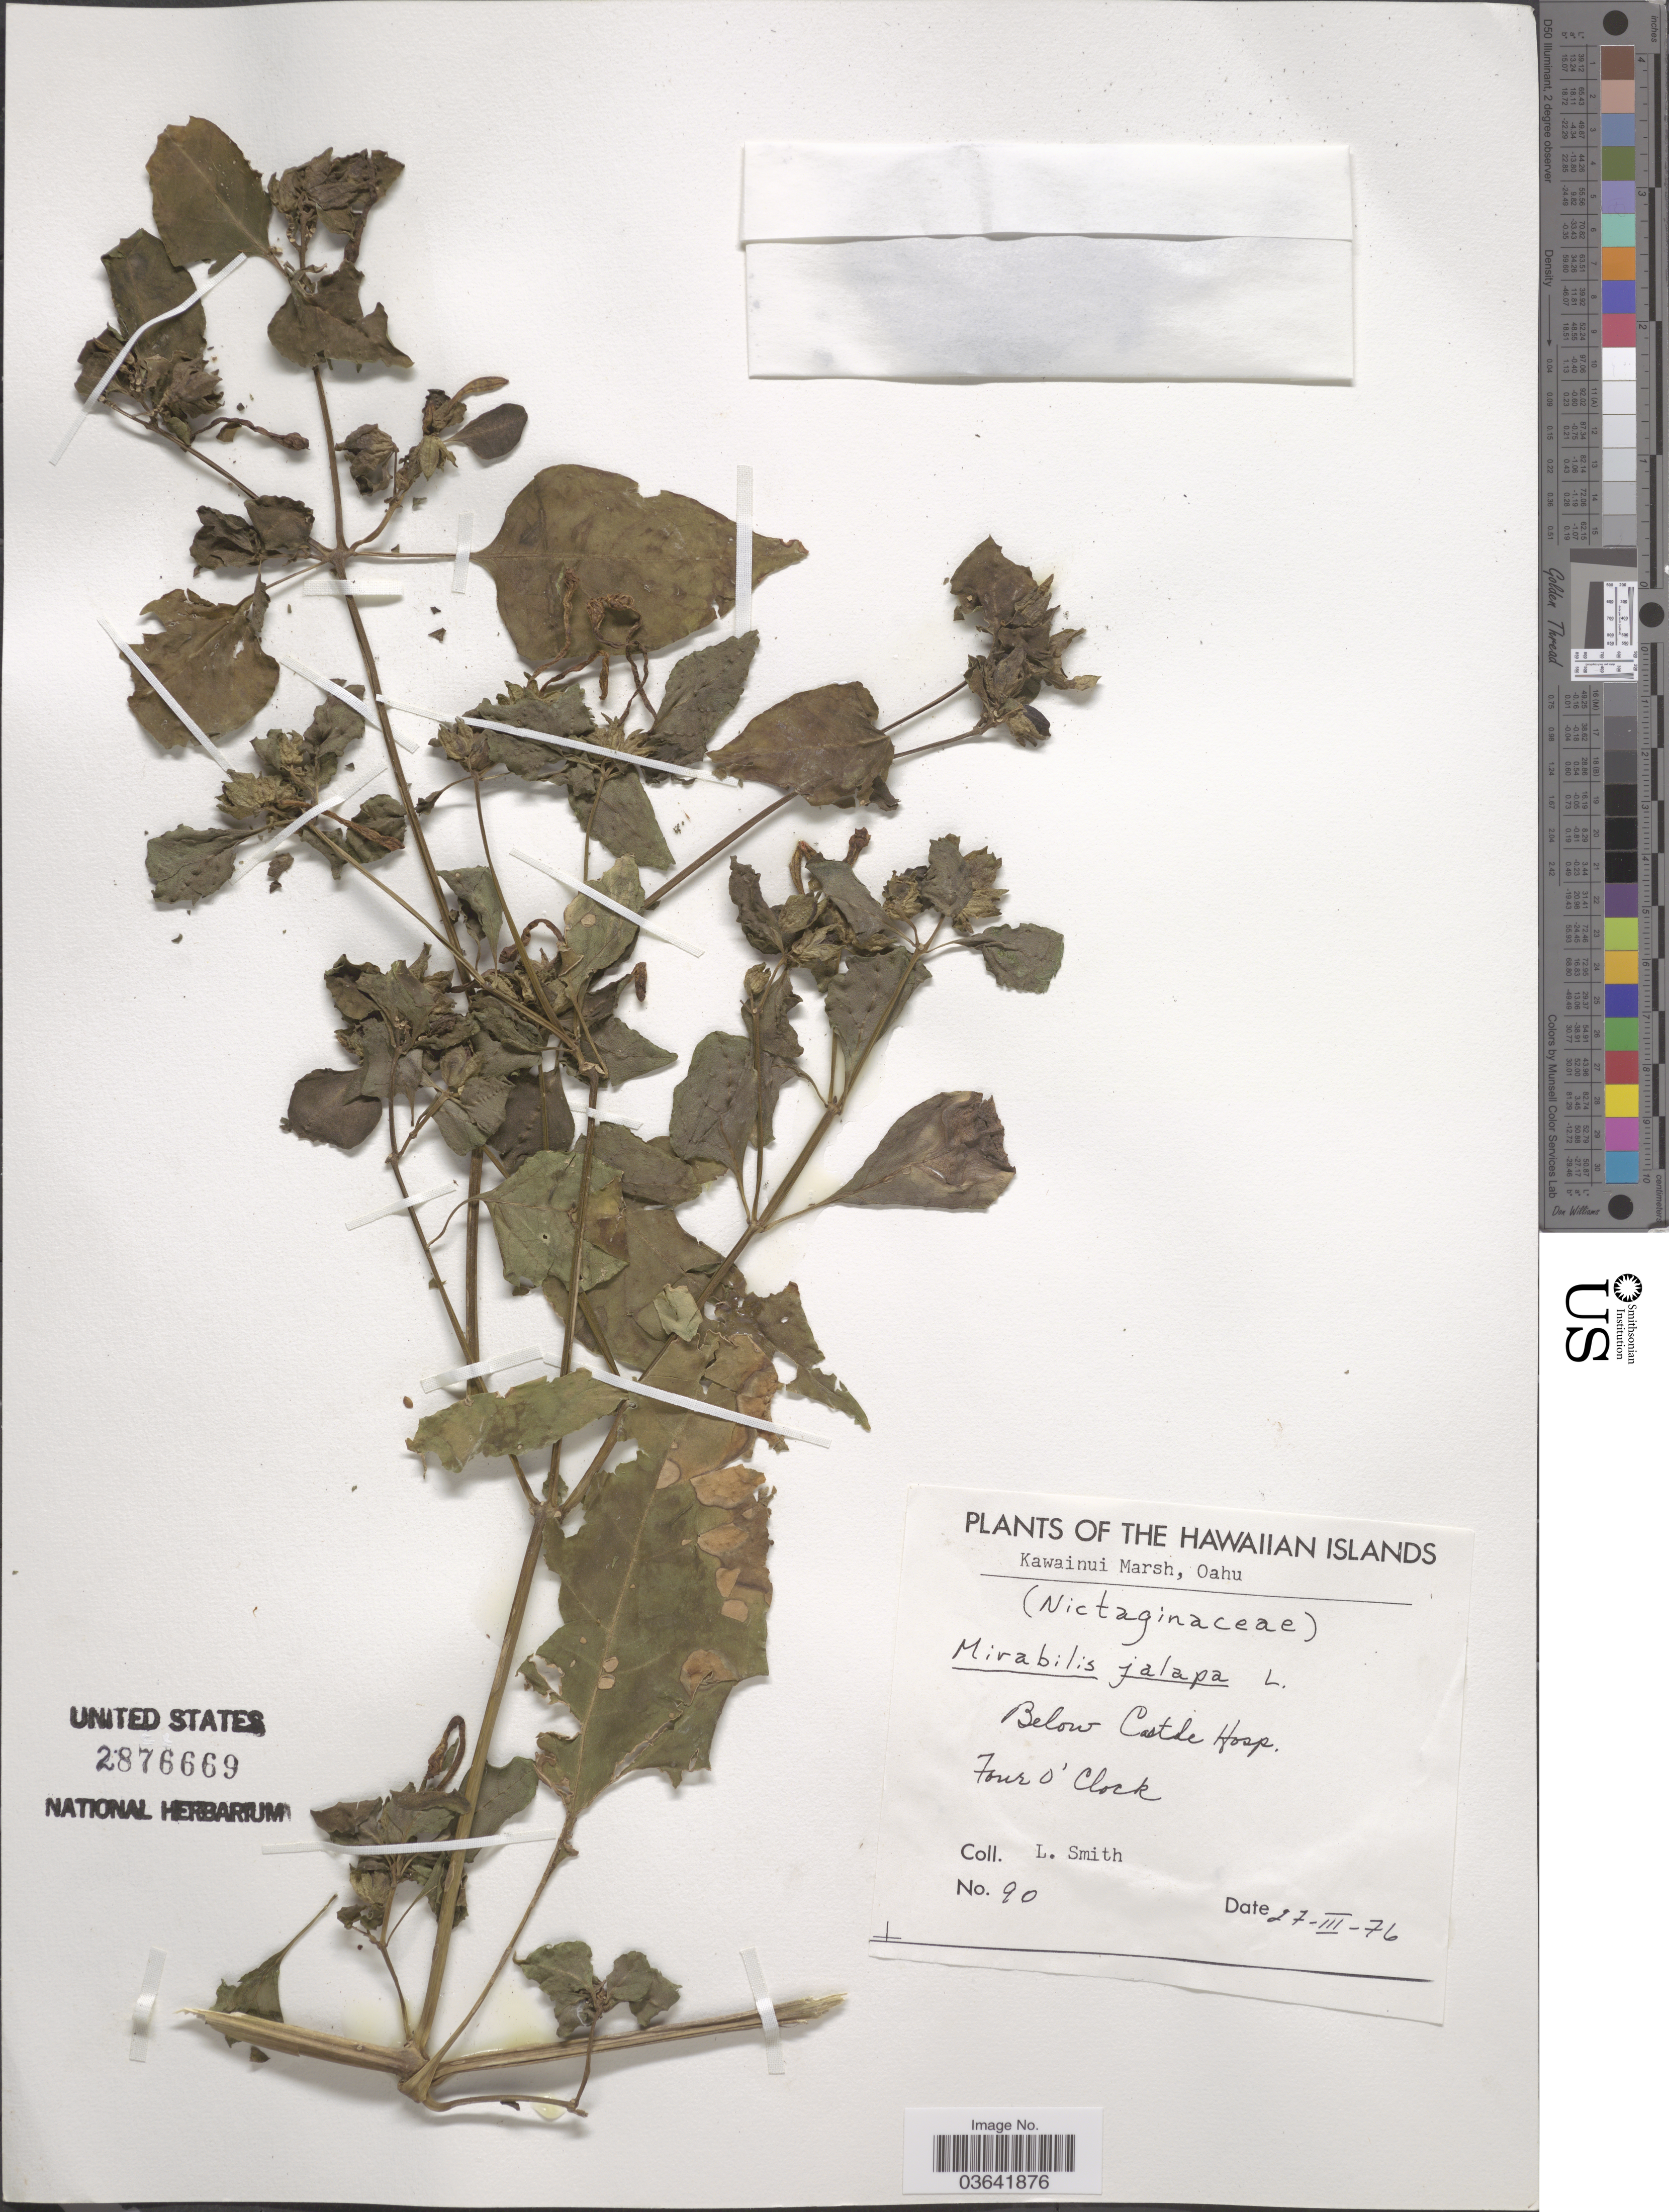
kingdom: Plantae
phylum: Tracheophyta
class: Magnoliopsida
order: Caryophyllales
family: Nyctaginaceae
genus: Mirabilis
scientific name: Mirabilis jalapa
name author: L.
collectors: L. Smith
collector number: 90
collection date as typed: Transcribed d/m/y: 27/3/76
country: United States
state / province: Hawaii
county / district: Honolulu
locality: The Hawaiian Islands. Kawainui Marsh, Oahu. Below Castle Hosp.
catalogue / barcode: US 2876669